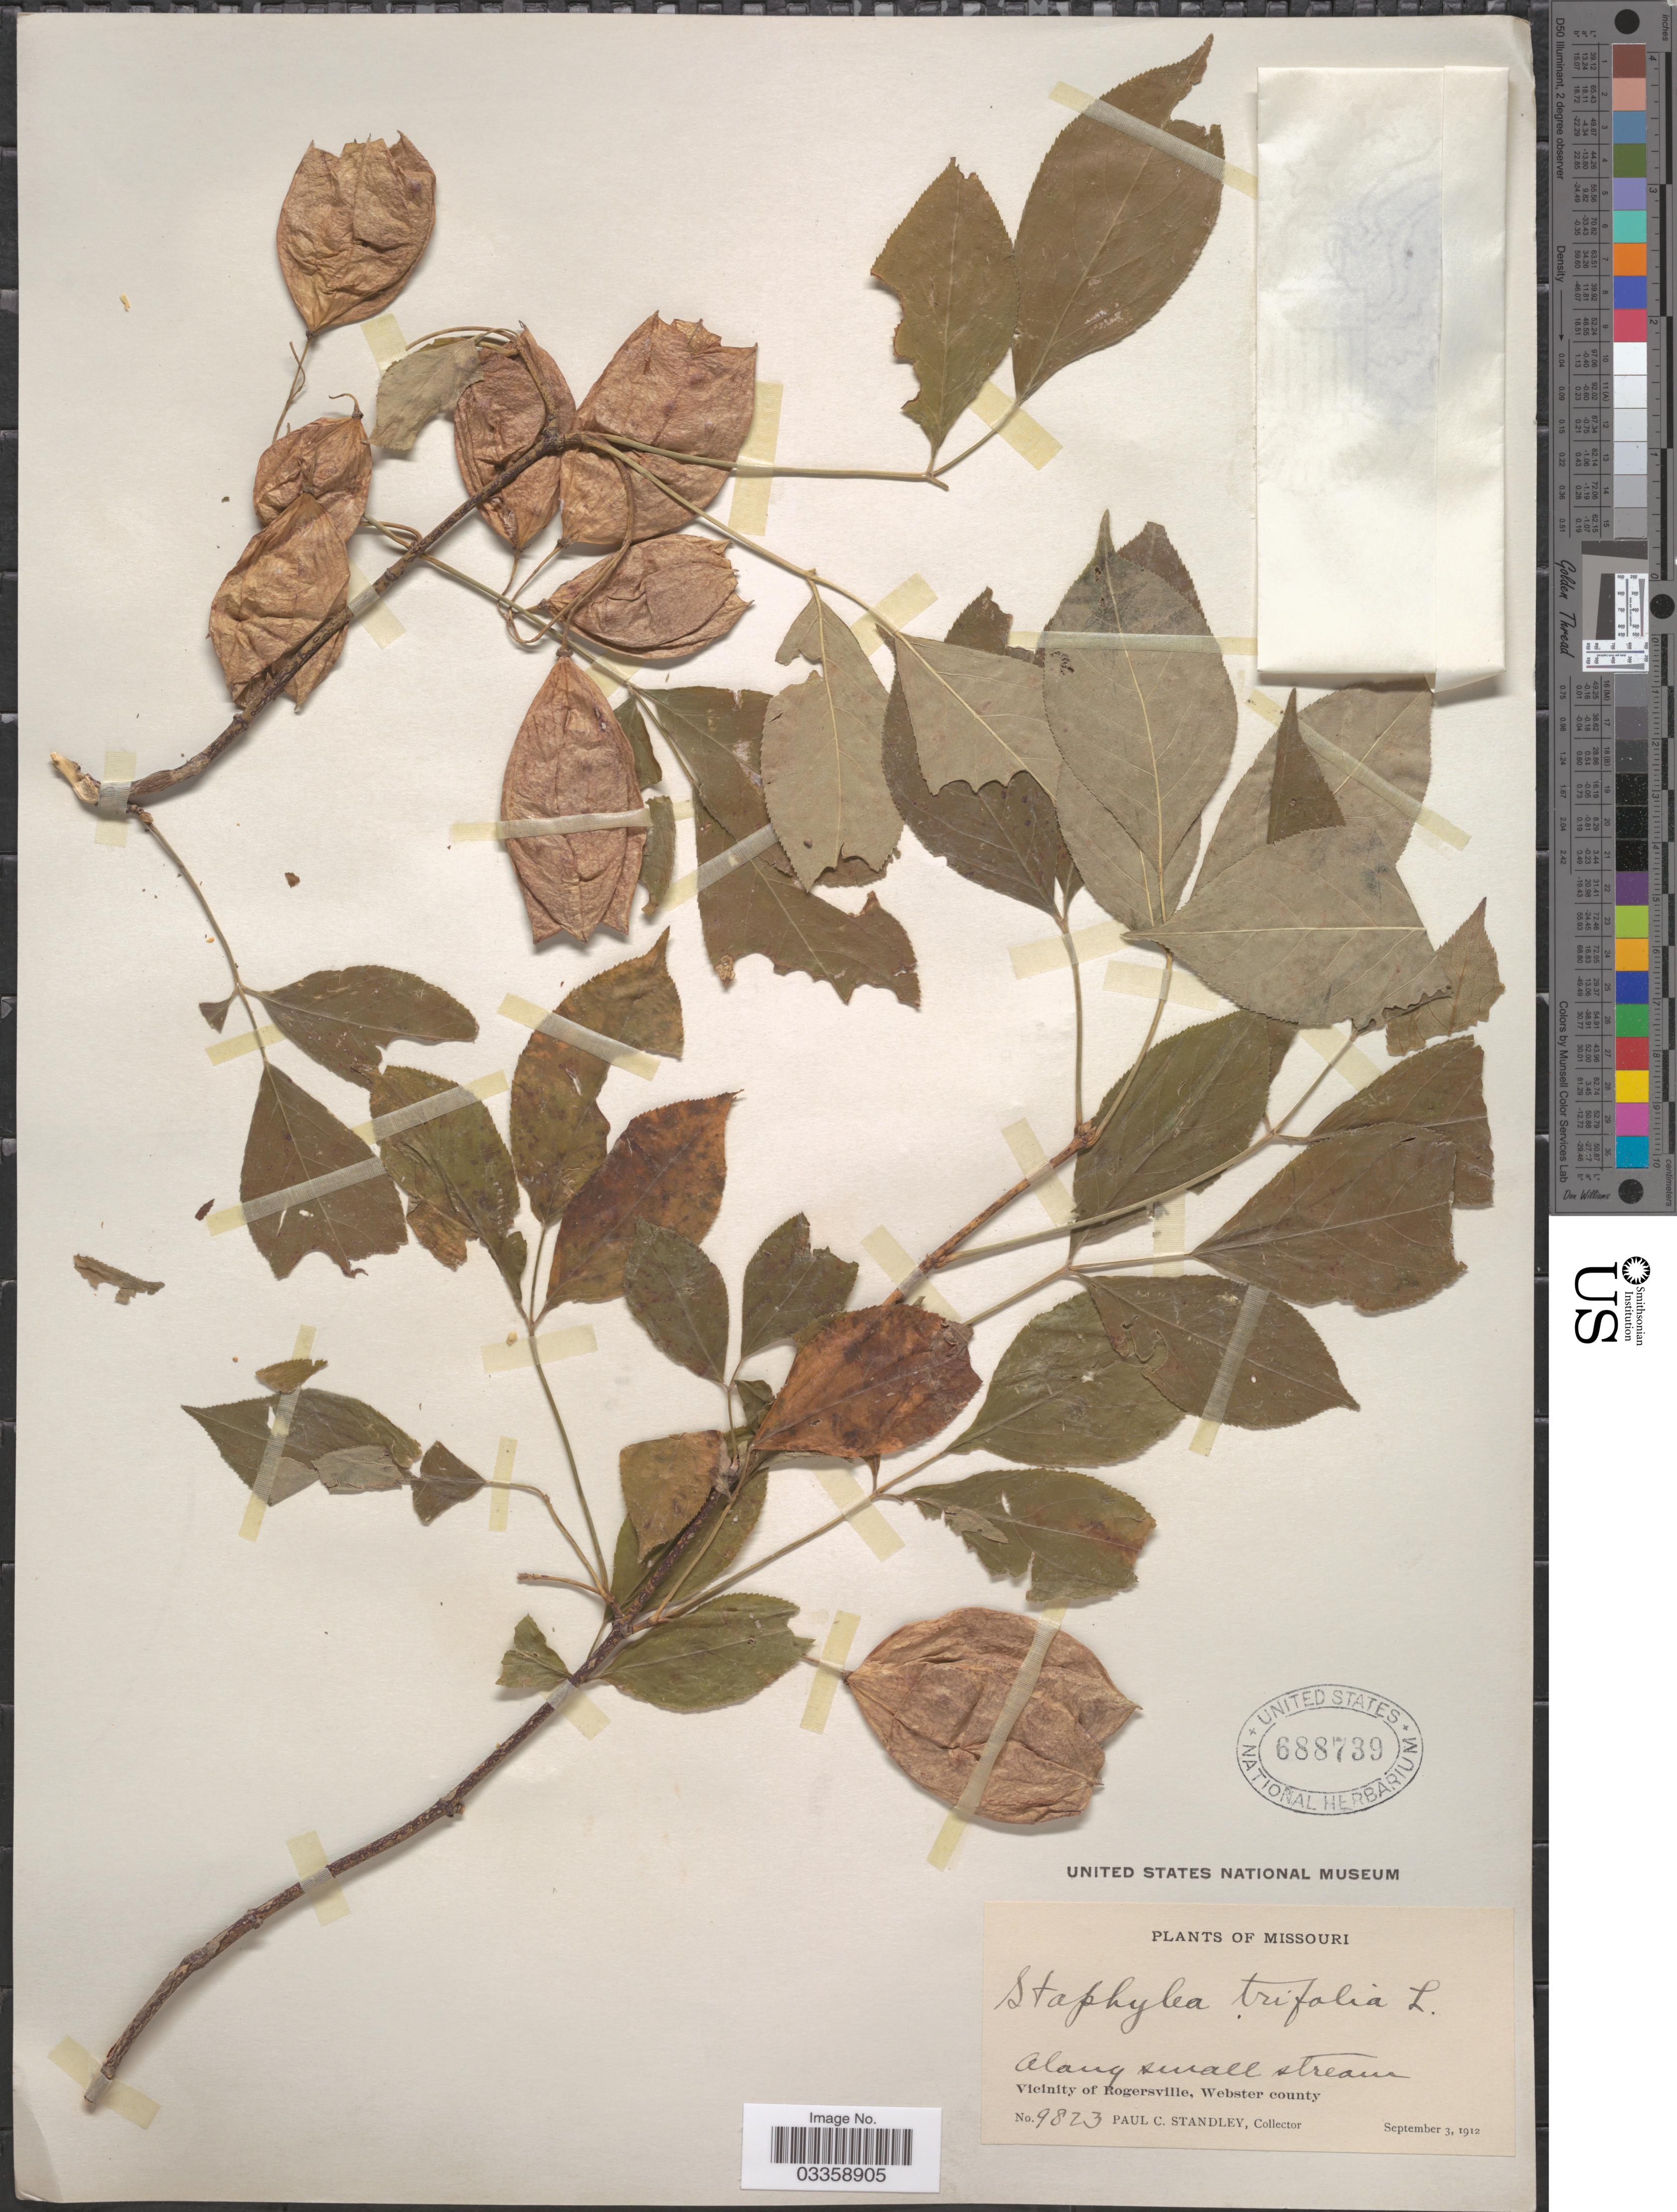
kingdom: Plantae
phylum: Tracheophyta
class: Magnoliopsida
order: Crossosomatales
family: Staphyleaceae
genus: Staphylea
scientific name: Staphylea trifolia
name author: L.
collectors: P. C. Standley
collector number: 9823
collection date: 1912-09-03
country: United States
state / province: Missouri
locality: Vicinity of Rogersville, Webster county.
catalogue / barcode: US 688739